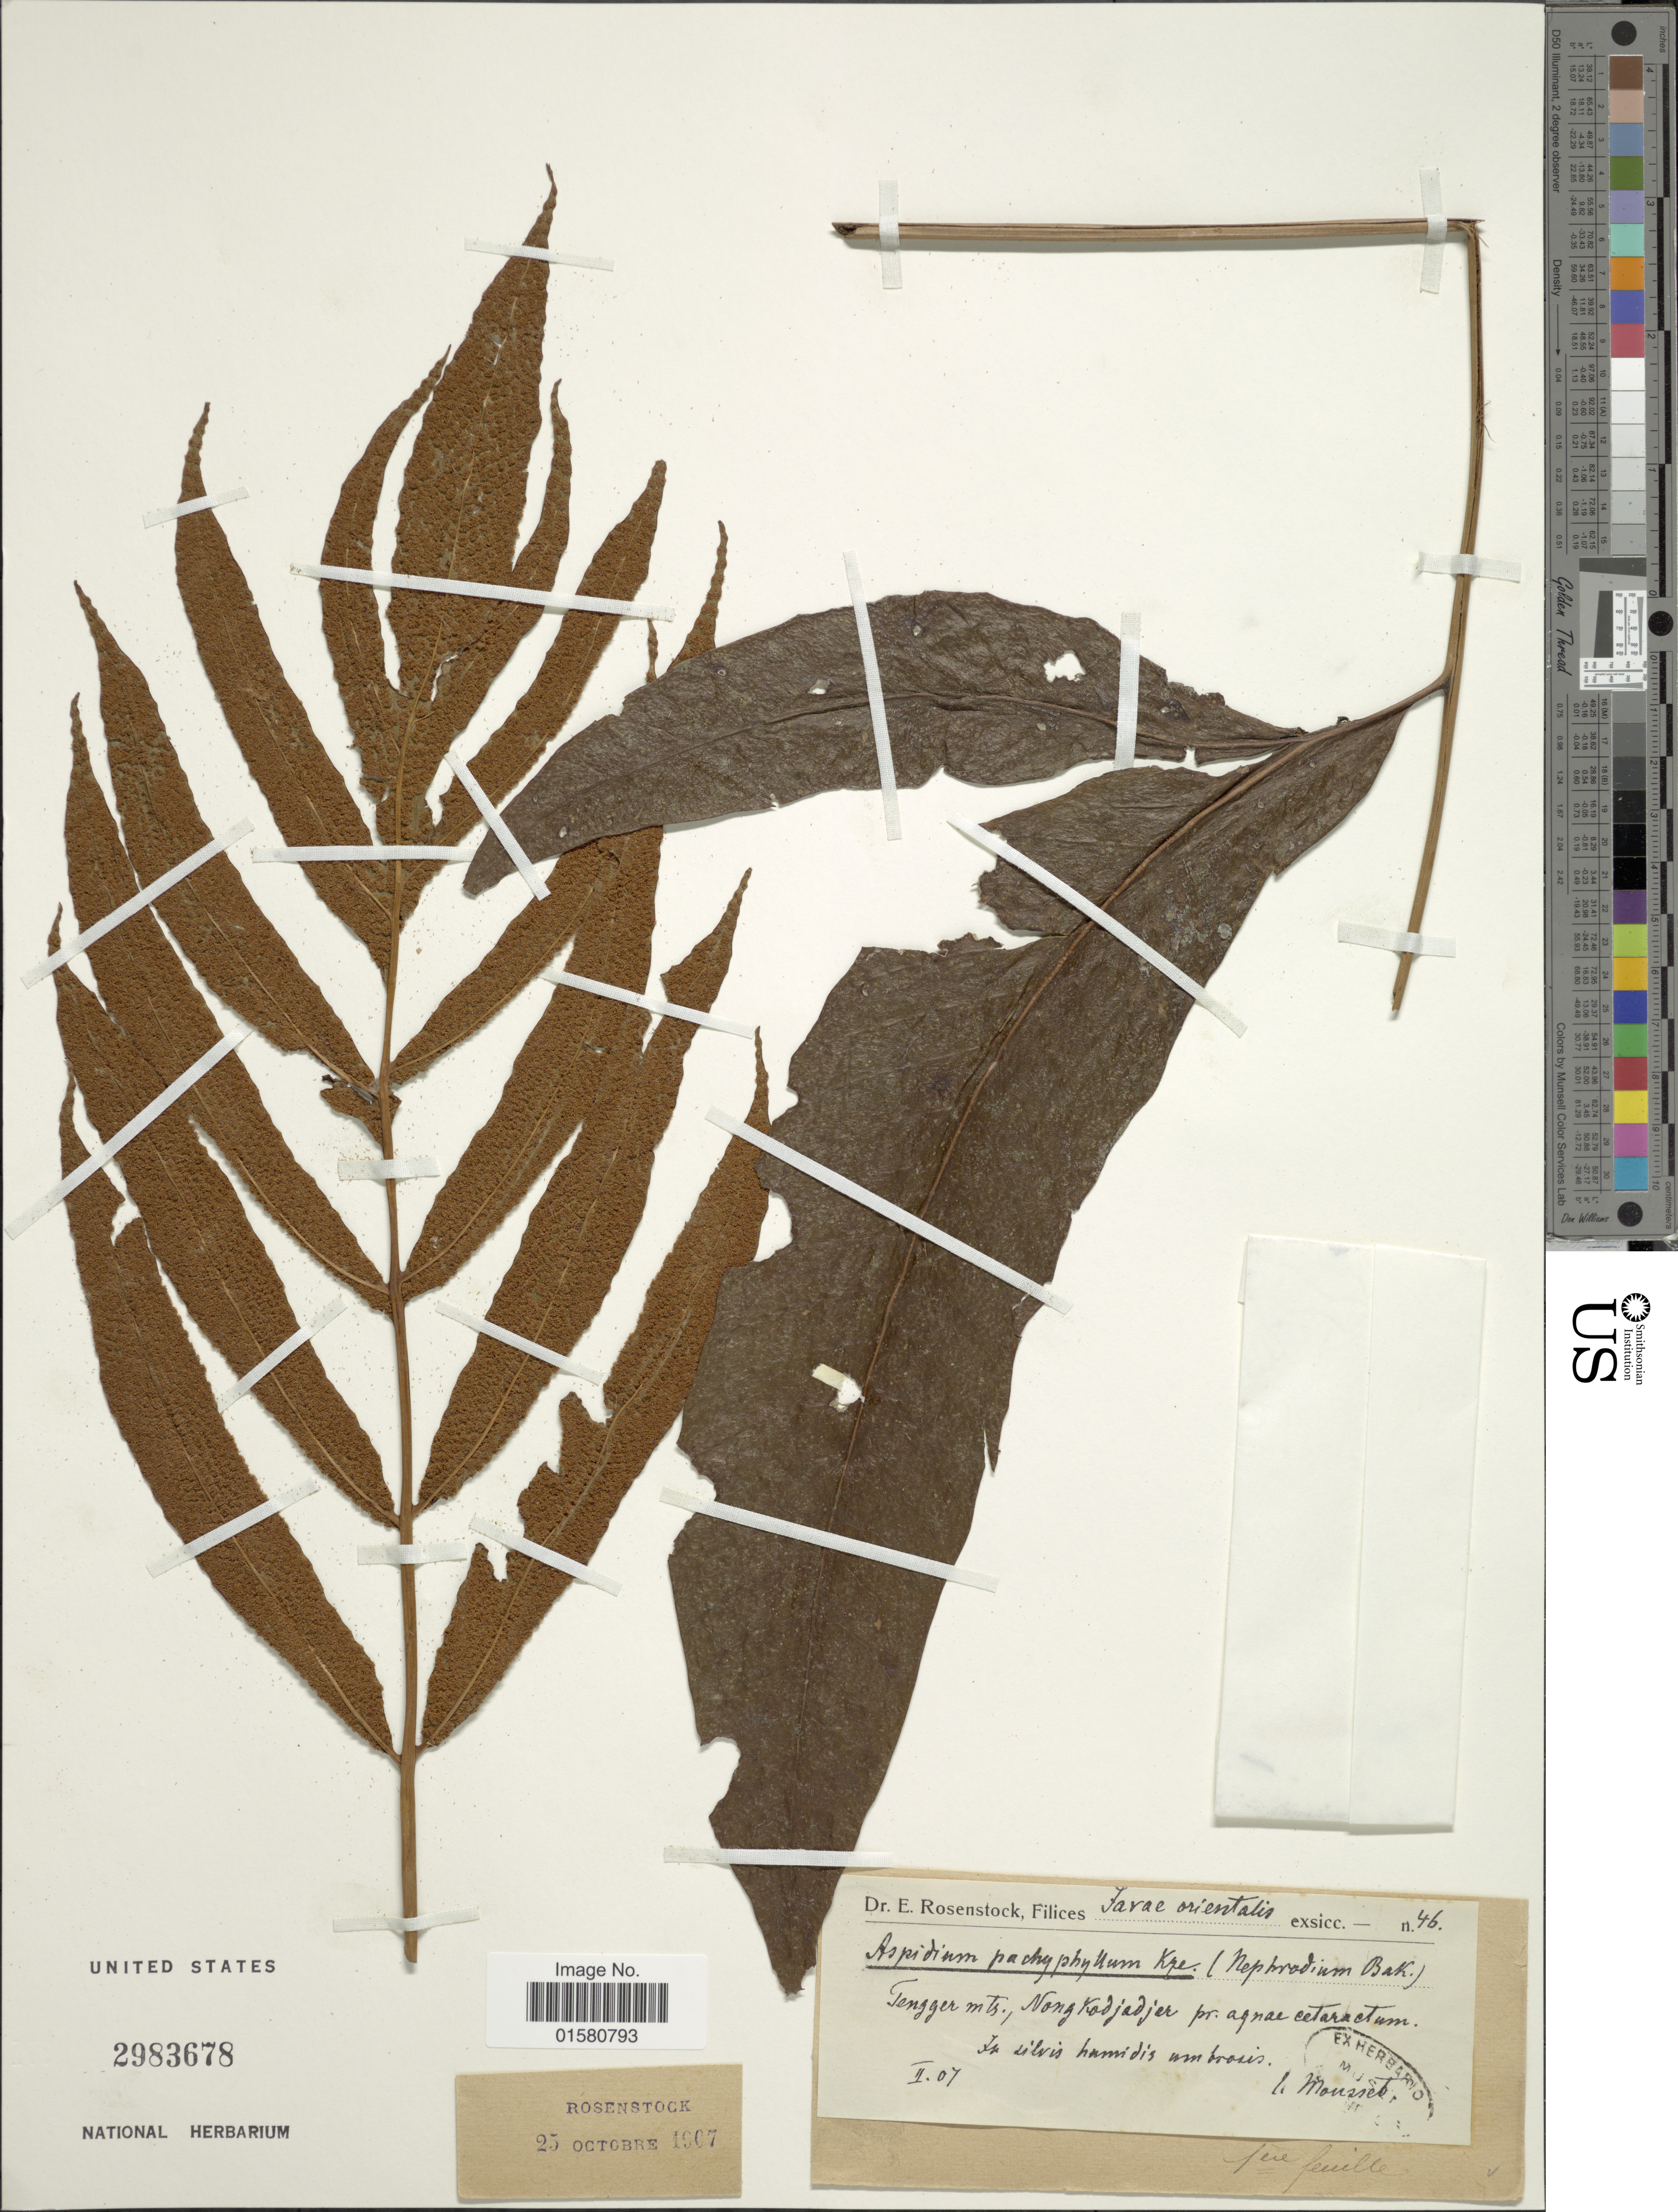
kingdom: Plantae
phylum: Tracheophyta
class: Polypodiopsida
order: Polypodiales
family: Tectariaceae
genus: Tectaria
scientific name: Tectaria crenata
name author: Cav.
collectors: Mousset, --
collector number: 46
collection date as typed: Transcribed d/m/y: /2/7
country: Indonesia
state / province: Java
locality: Tengger mts., Nong Kodjag pr agnae cetaractum in silvis humidis umbrois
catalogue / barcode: US 2983678